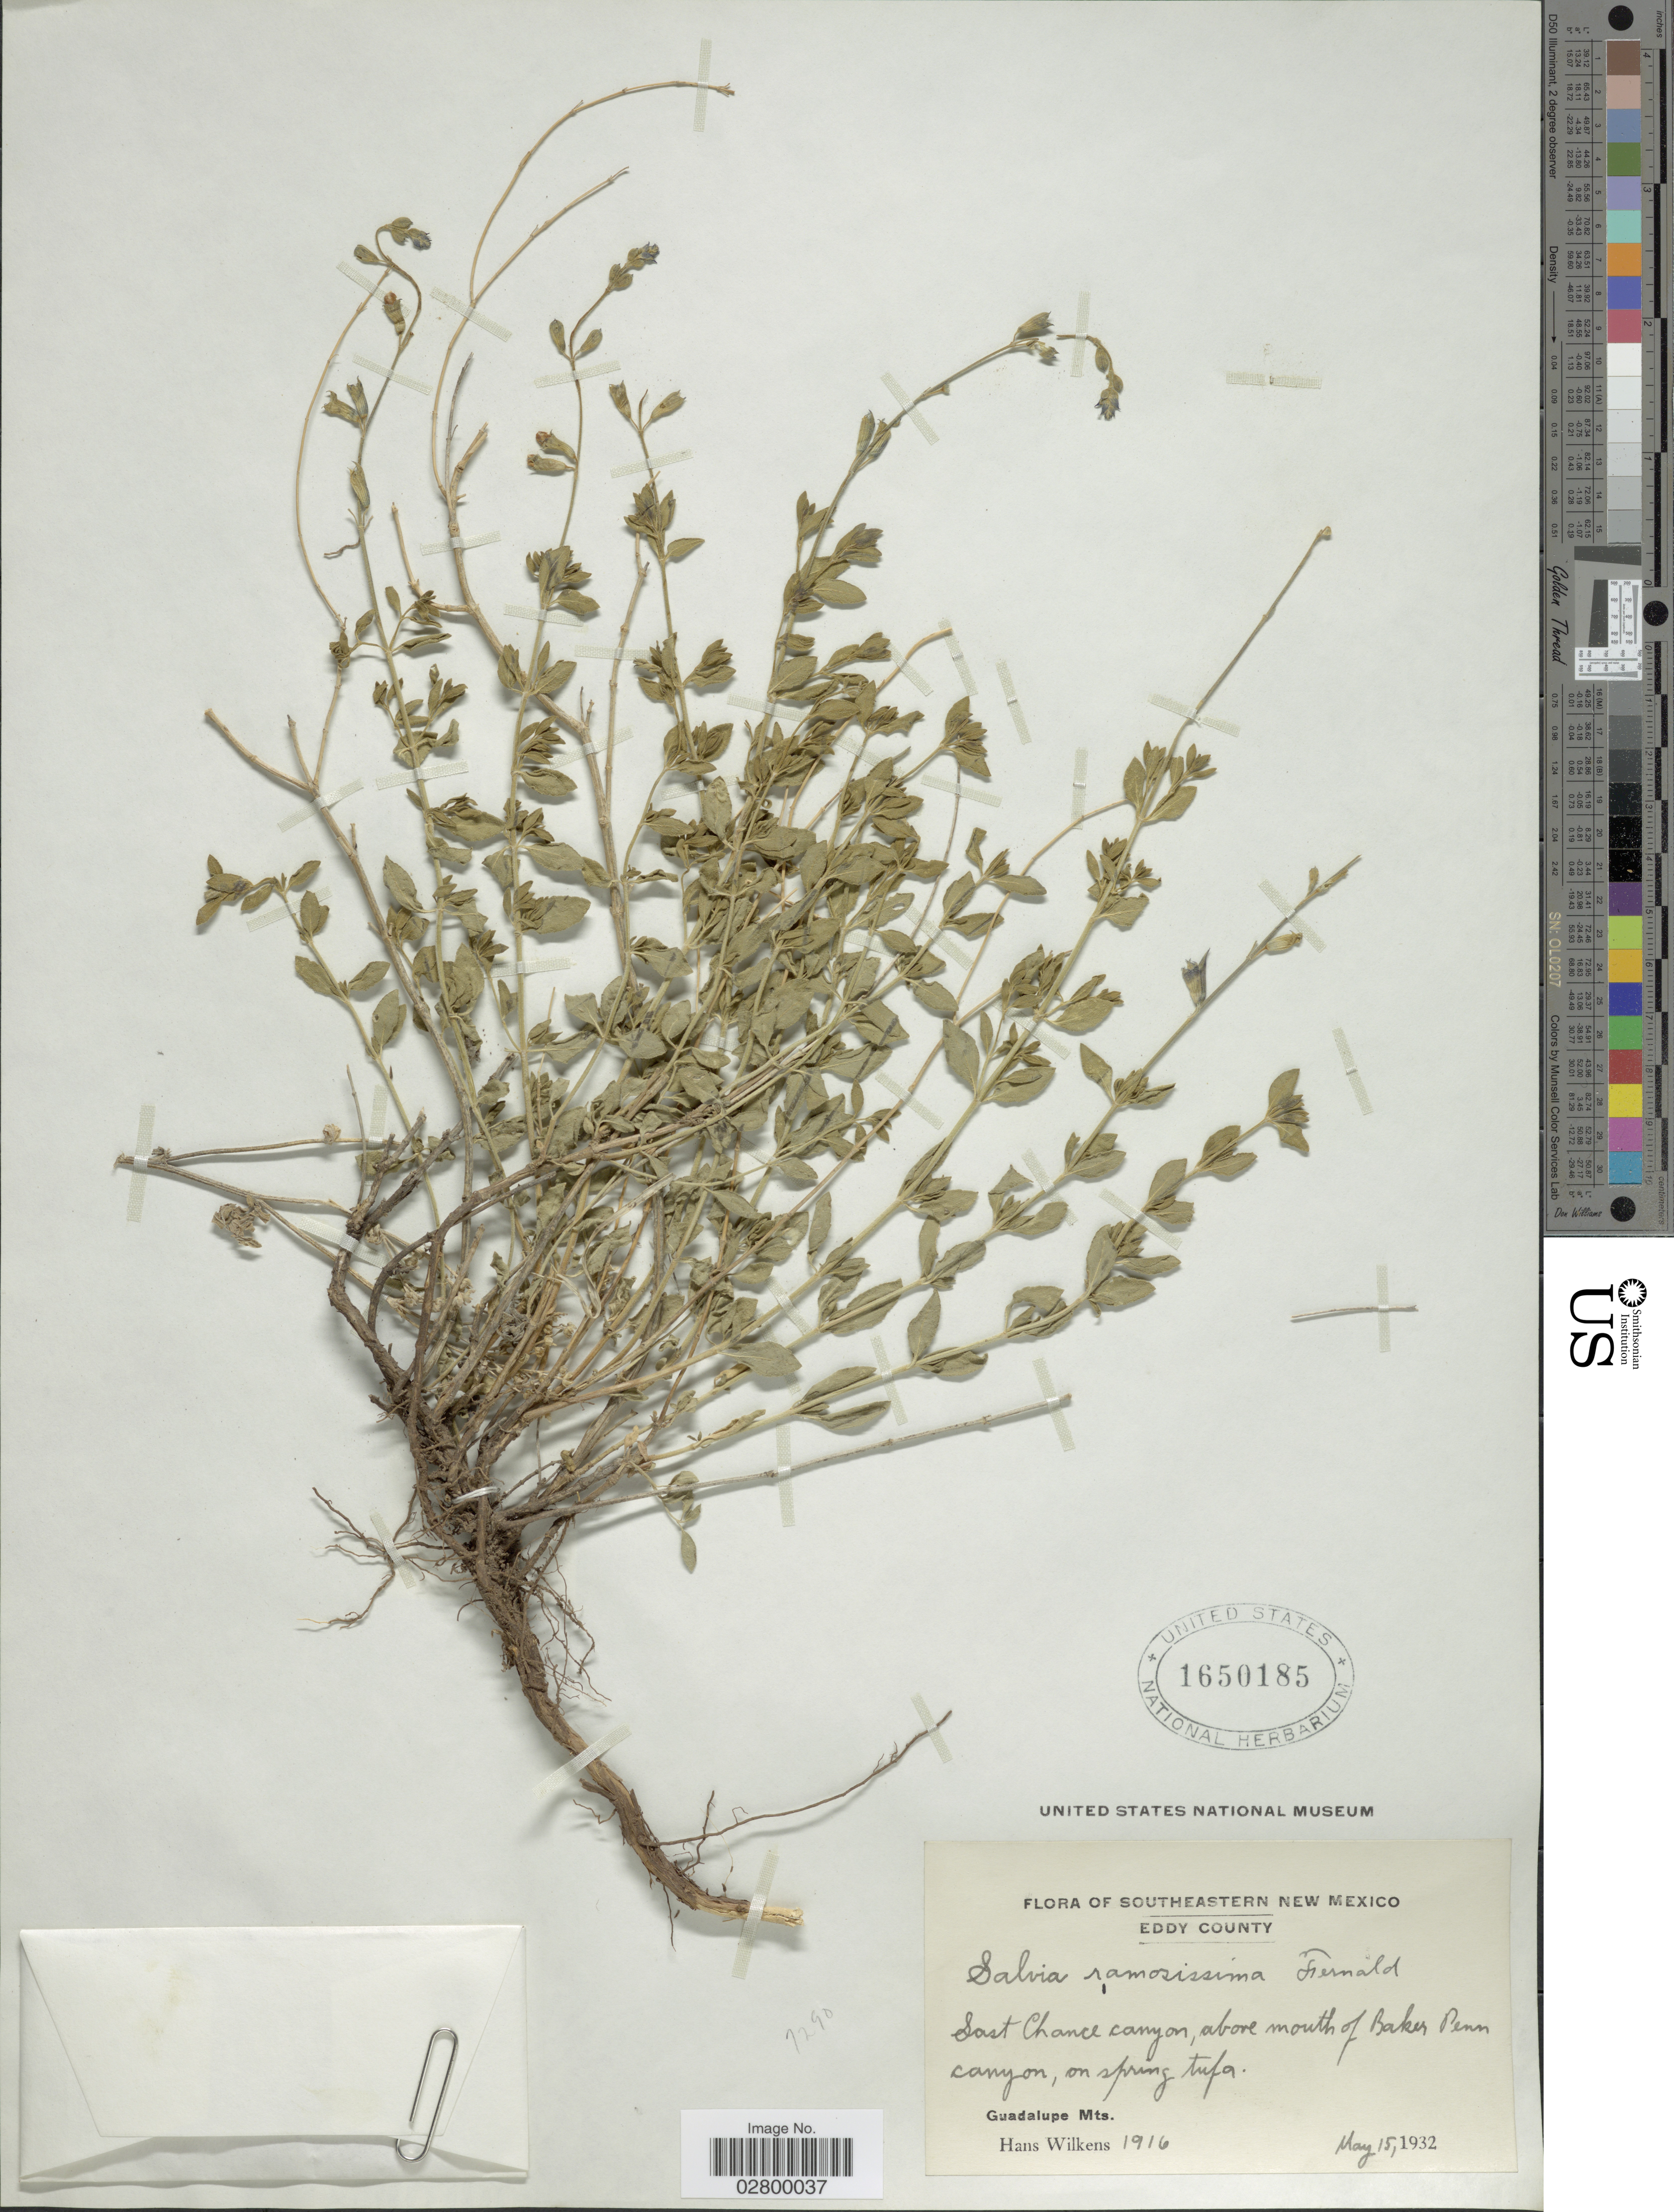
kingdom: Plantae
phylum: Tracheophyta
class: Magnoliopsida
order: Lamiales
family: Lamiaceae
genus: Salvia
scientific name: Salvia ramosissima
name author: Fernald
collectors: H. Wilkens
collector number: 1916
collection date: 1932-05-15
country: United States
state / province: New Mexico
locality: Southeastern New Mexico. Eddy County. Last Chance canyon, above mouth of Baker Penn canyon, on spring tufa. Guadalupe Mts.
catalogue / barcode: US 1650185